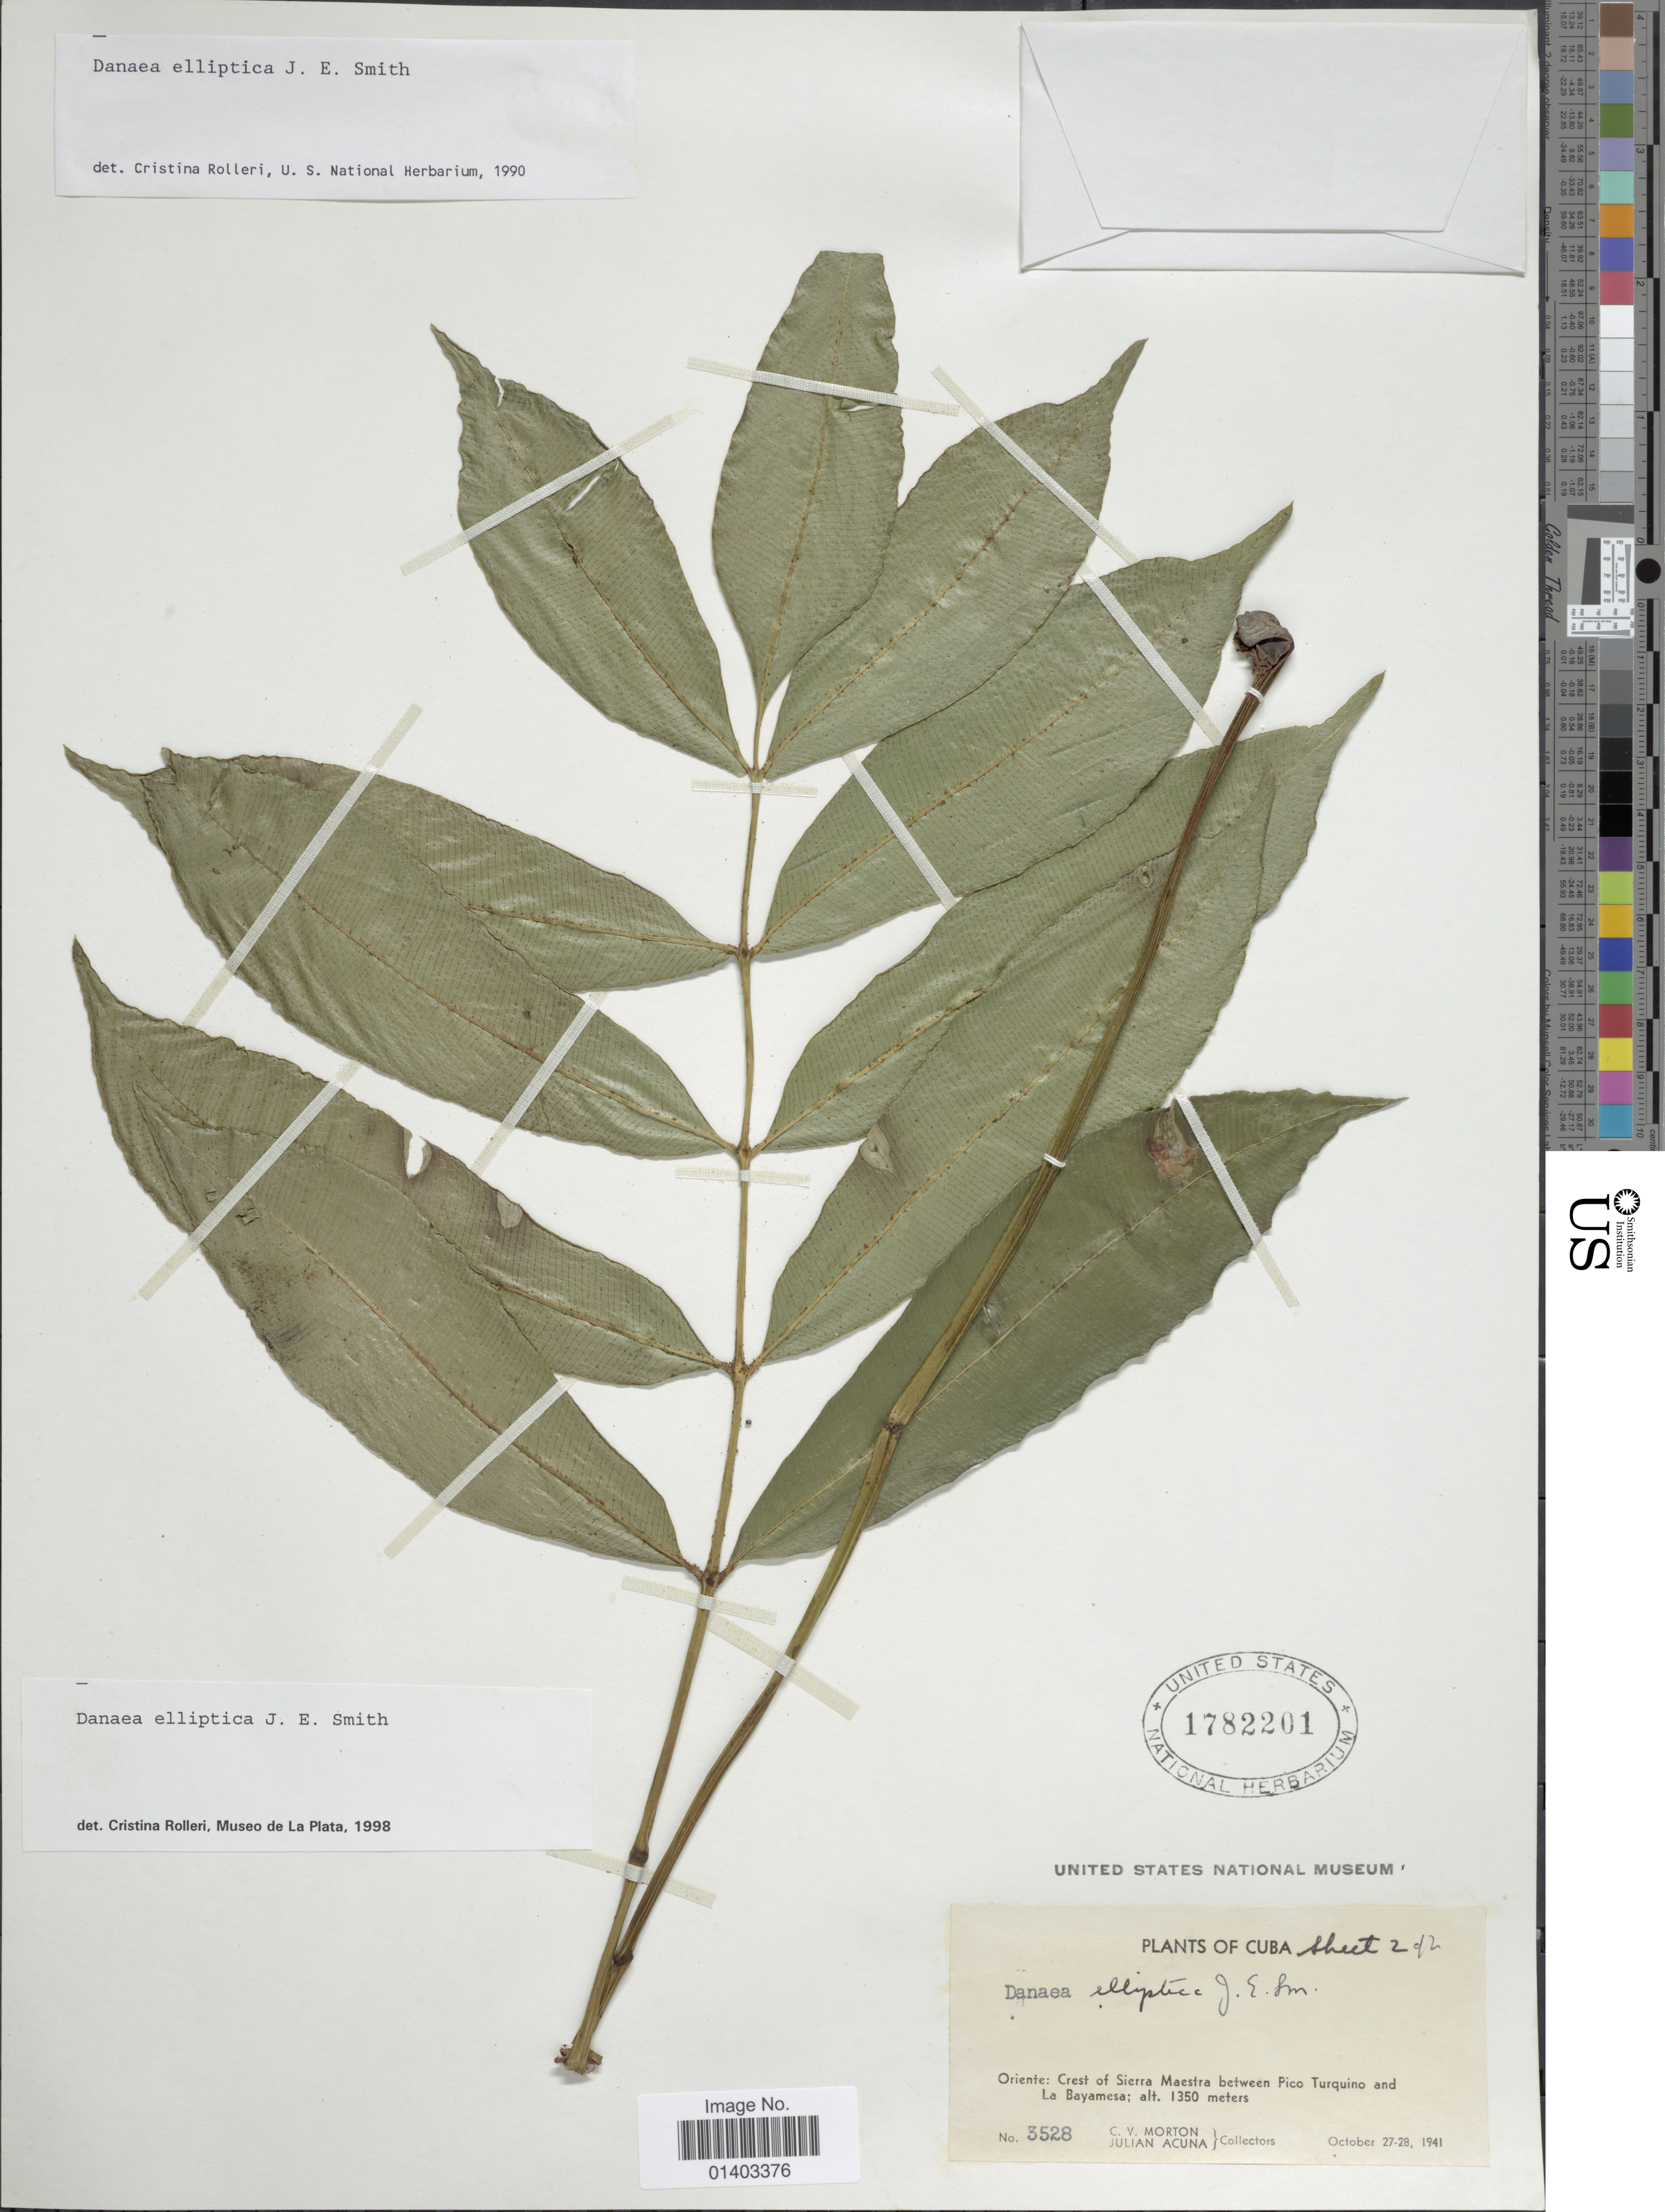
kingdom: Plantae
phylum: Tracheophyta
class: Polypodiopsida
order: Marattiales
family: Marattiaceae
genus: Danaea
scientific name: Danaea elliptica subsp. elliptica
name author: Sm.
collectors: C. V. Morton & J. B. Acuña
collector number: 3528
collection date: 1941-10-27/1941-10-28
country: Cuba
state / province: Oriente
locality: Crest of Sierra Maestra between Pico Turquino and La Bayamesa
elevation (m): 1350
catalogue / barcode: US 1782201